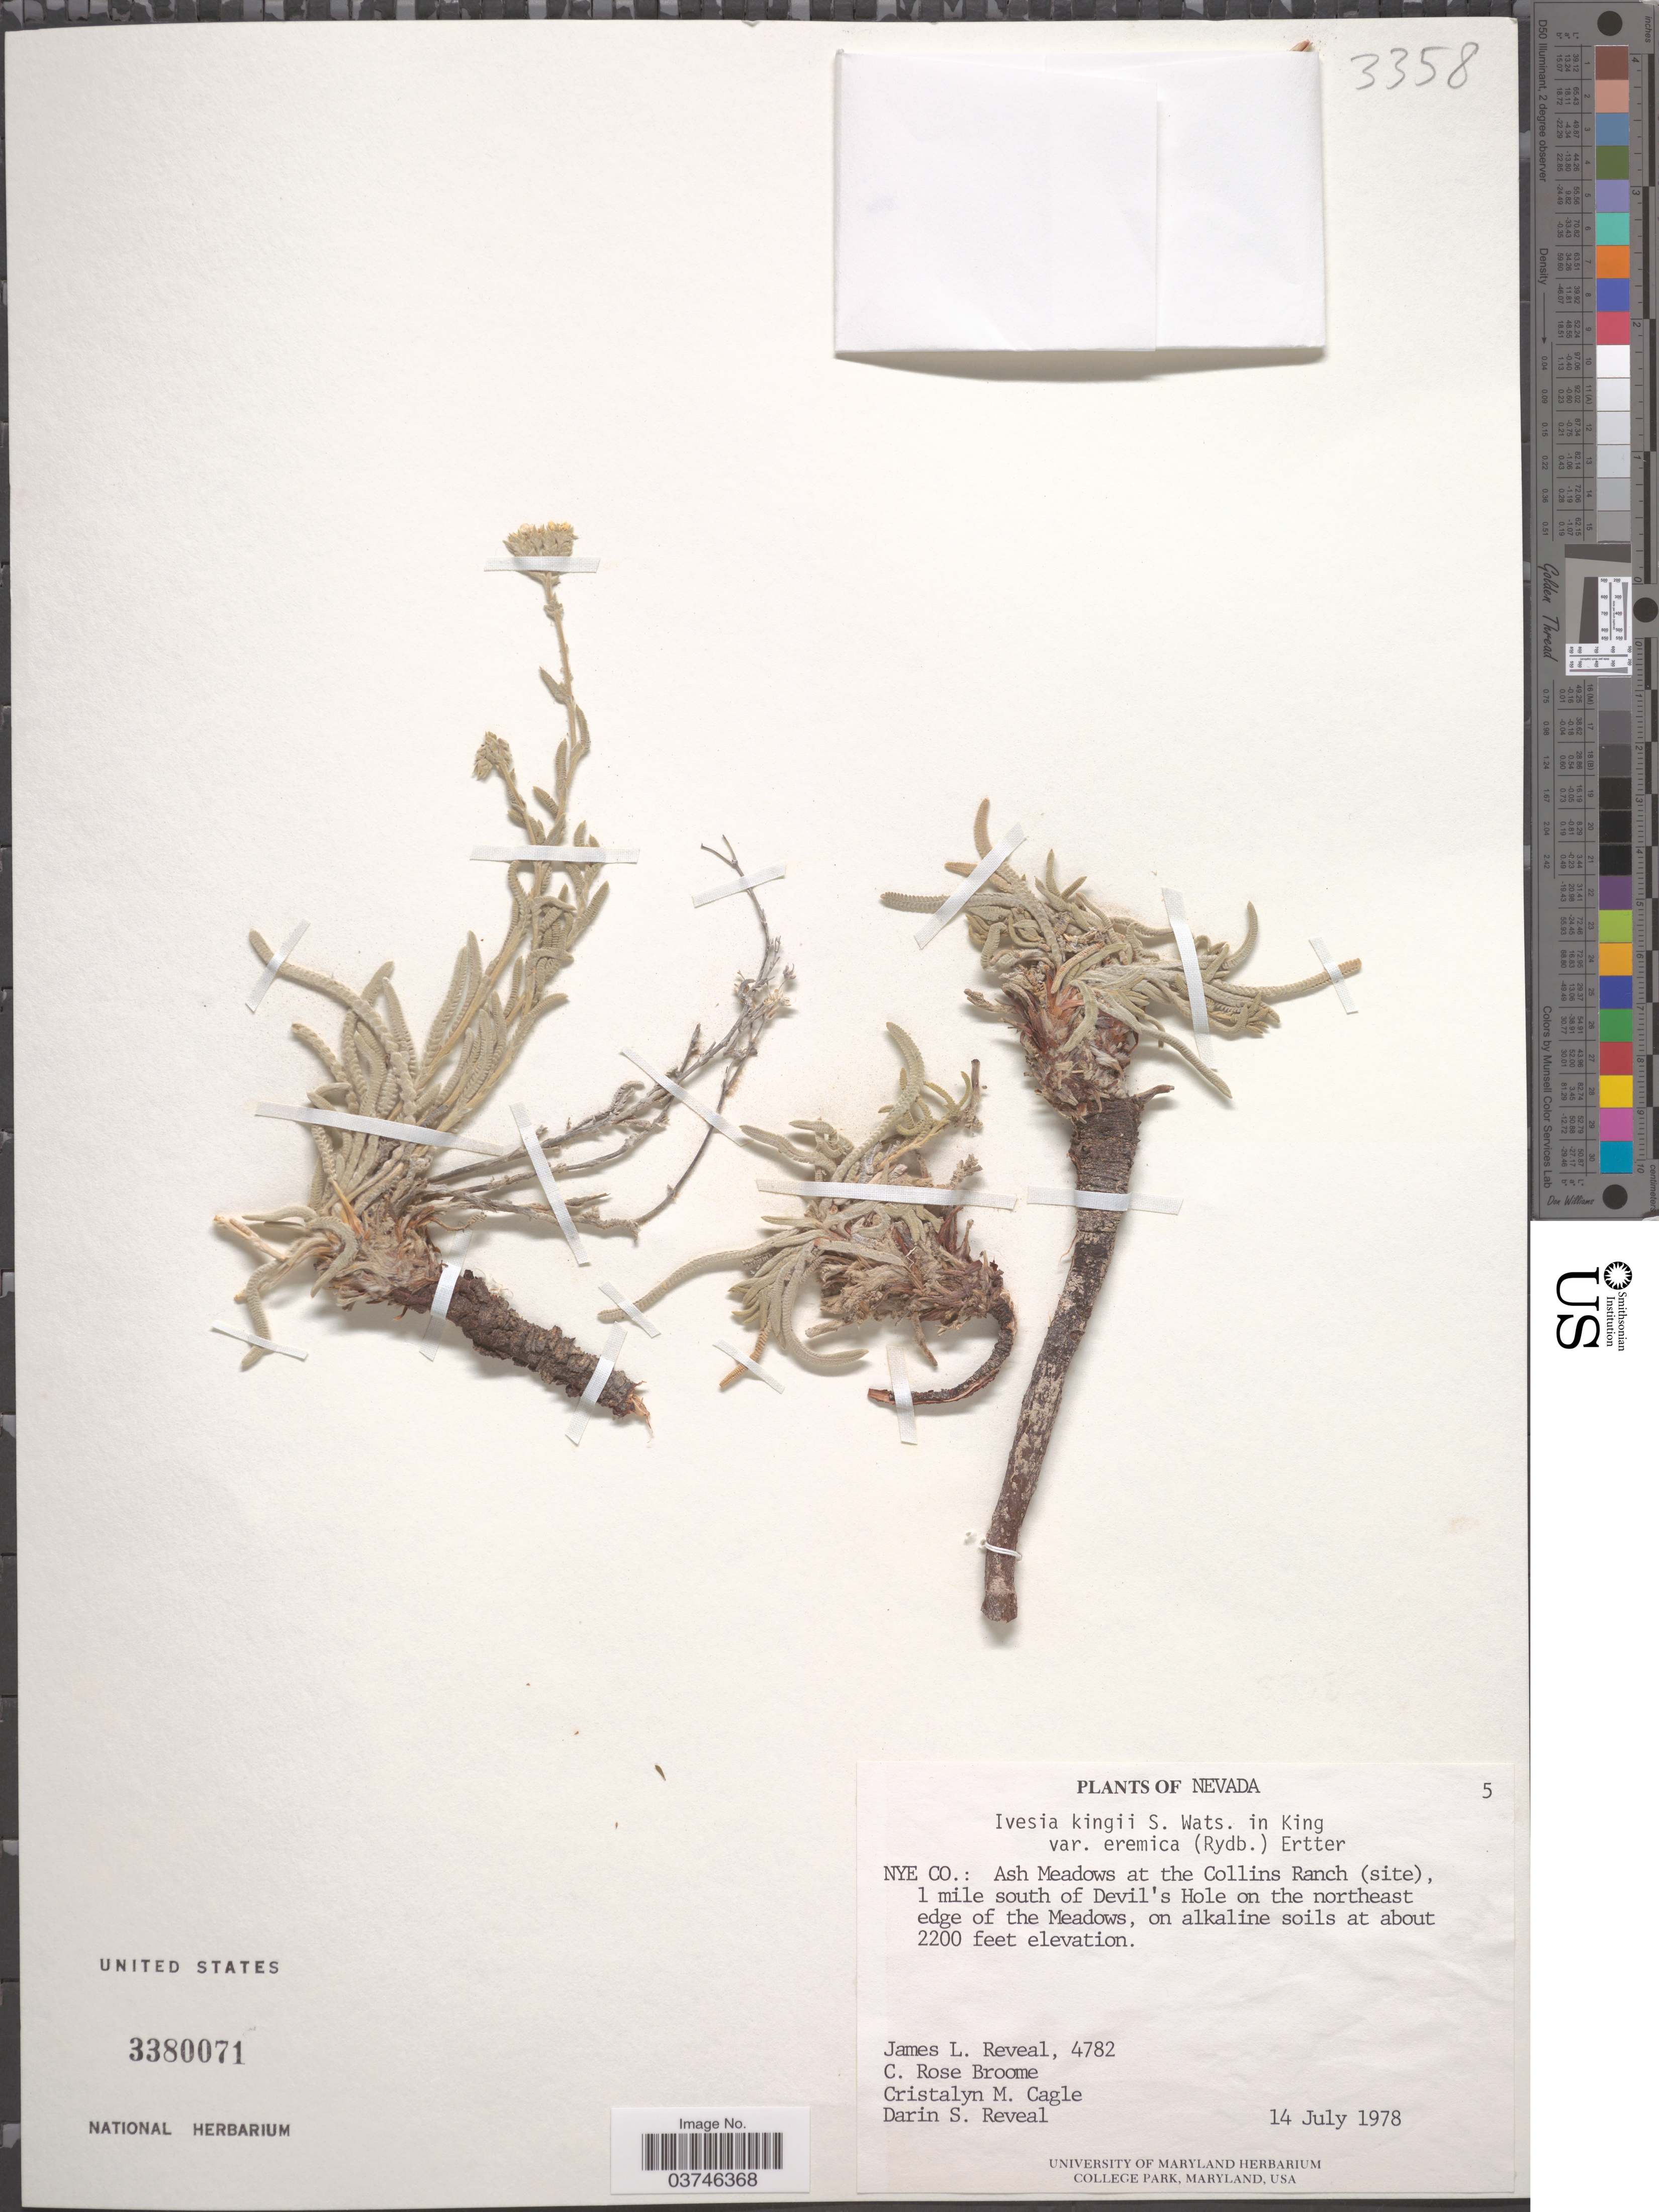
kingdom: Plantae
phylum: Tracheophyta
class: Magnoliopsida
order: Rosales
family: Rosaceae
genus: Potentilla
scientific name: Potentilla kingii var. eremica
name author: (Coville) Mosyakin & Shiyan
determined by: Strong, Mark T., (BOT), Smithsonian Institution - National Museum of Natural History (UNITED STATES)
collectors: J. L. Reveal, C. R. Broome, C. Cagle & D. S. Reveal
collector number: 4782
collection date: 1978-07-14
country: United States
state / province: Nevada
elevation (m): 671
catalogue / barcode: US 3380071